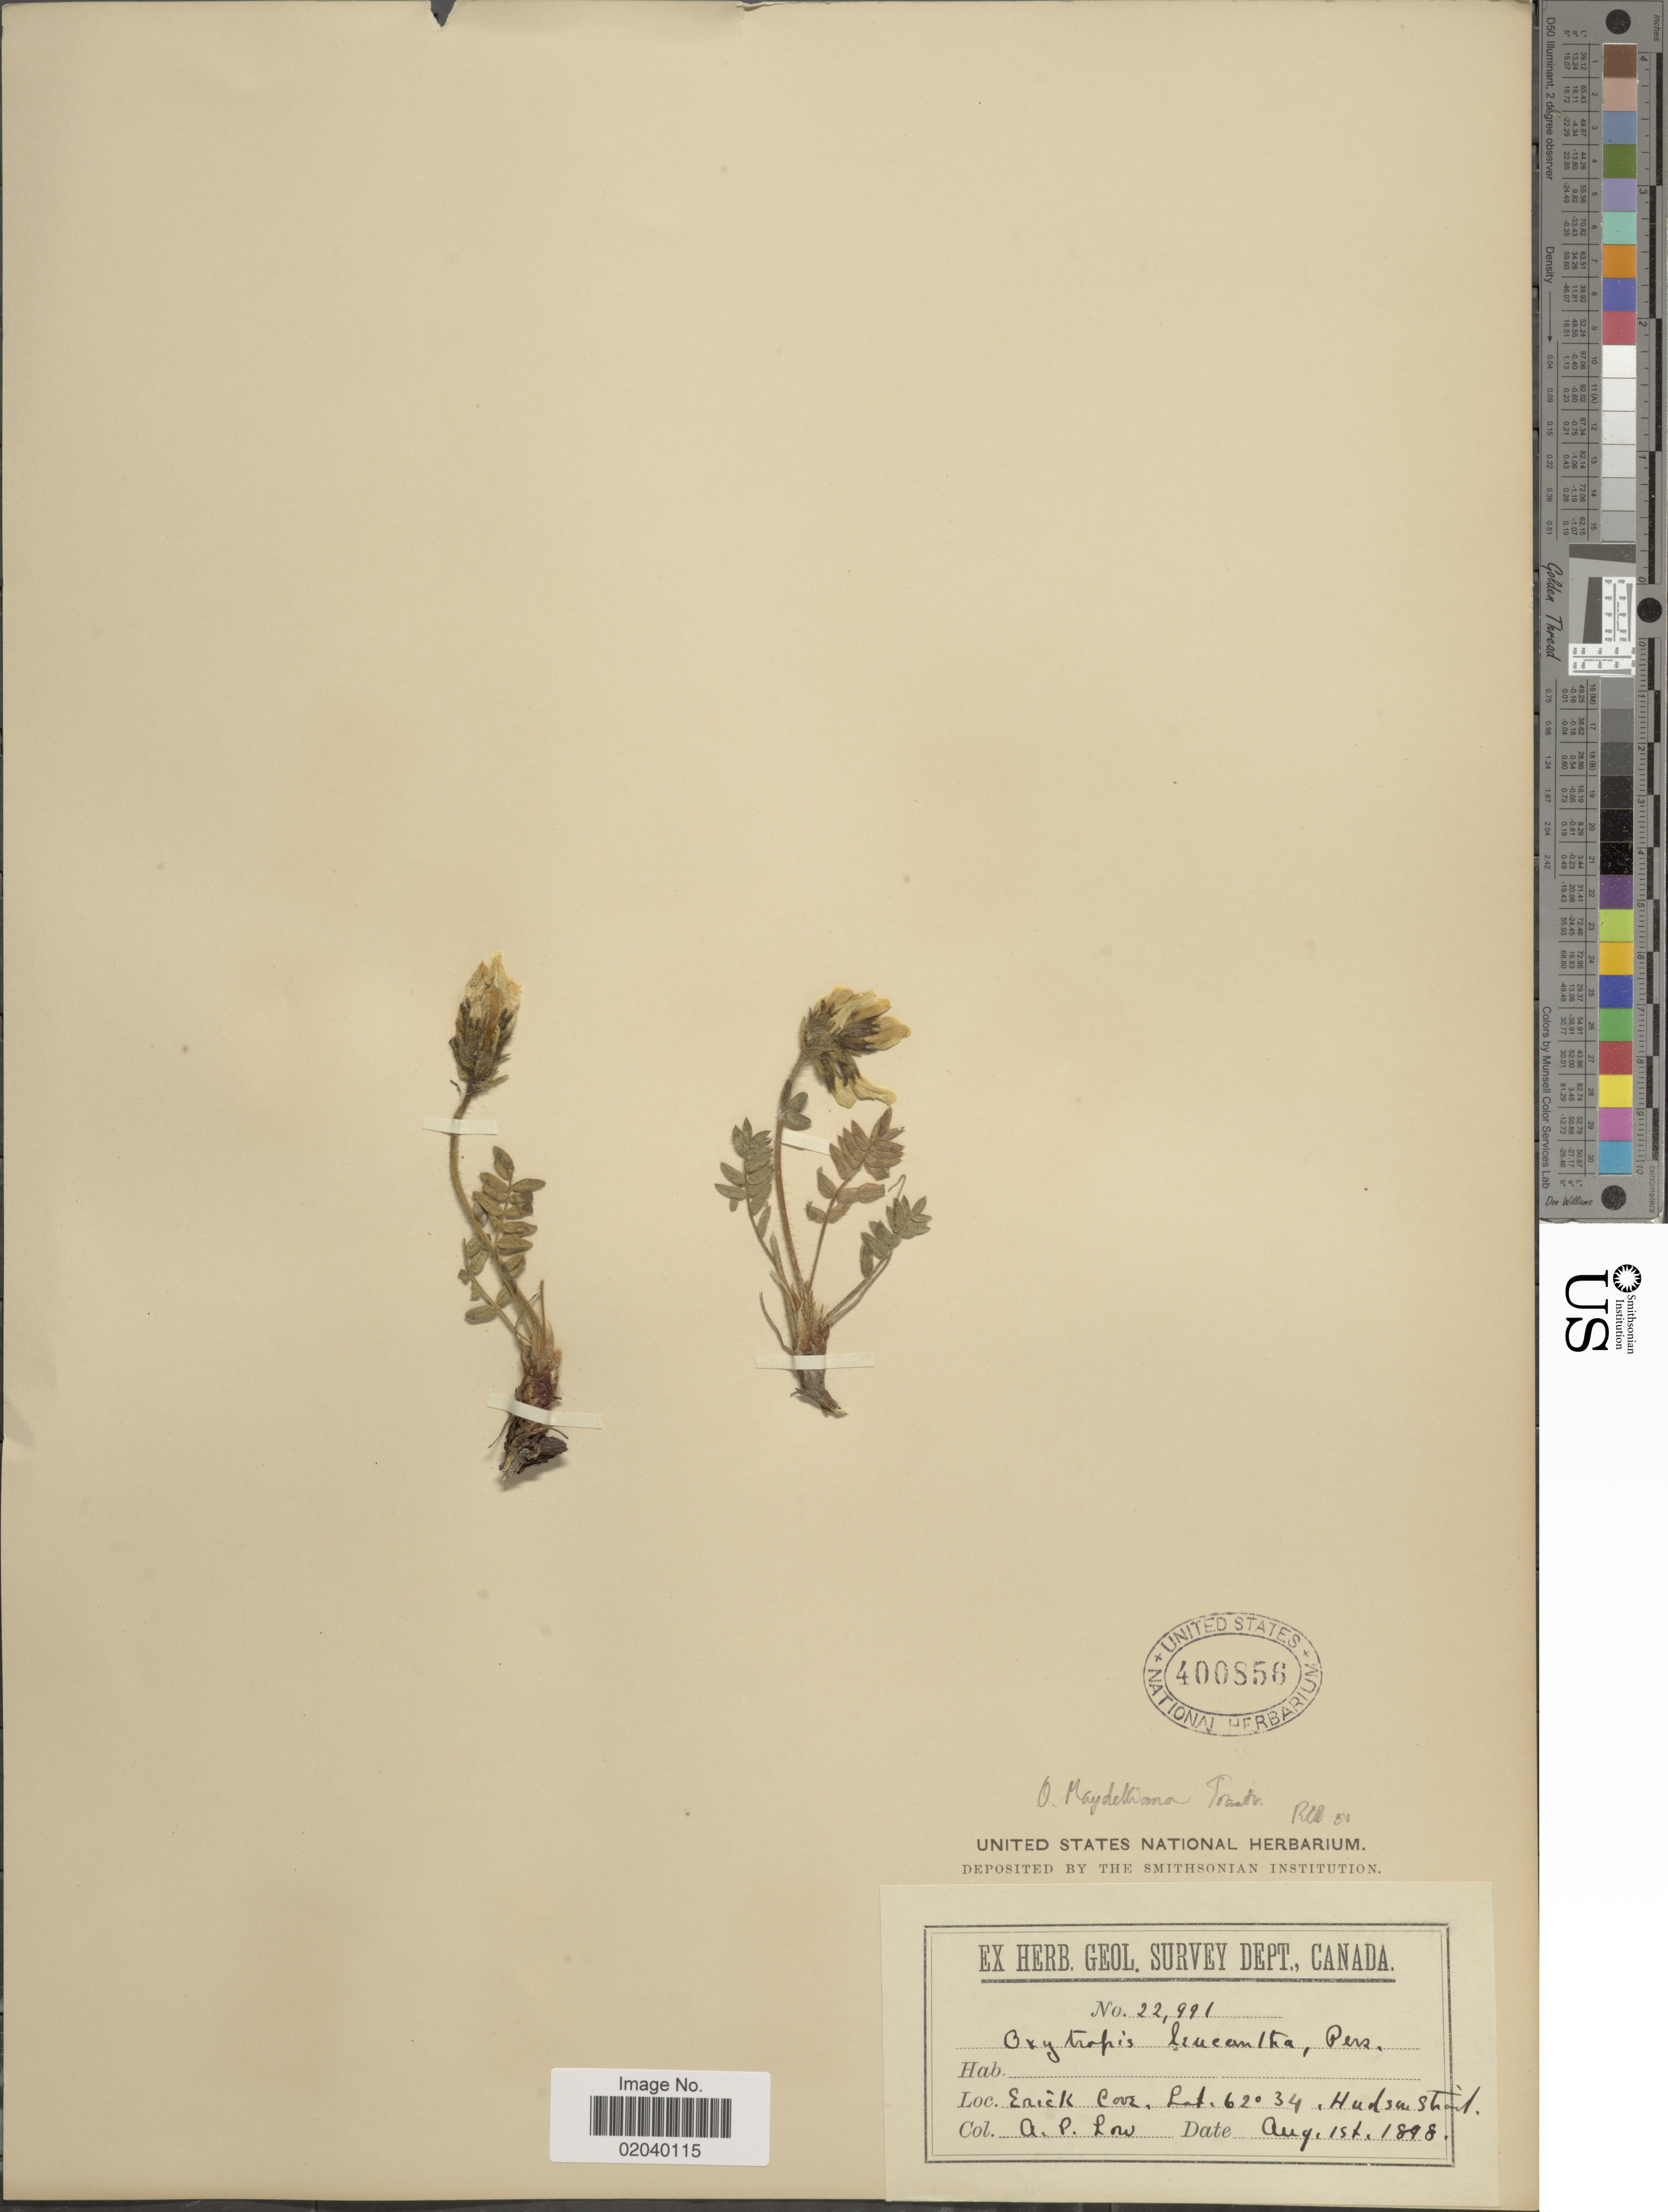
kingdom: Plantae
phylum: Tracheophyta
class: Magnoliopsida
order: Fabales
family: Fabaceae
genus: Oxytropis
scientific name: Oxytropis maydelliana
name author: Trautv.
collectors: A. Low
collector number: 22991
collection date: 1898-08-01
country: Canada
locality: Erick Cove, Hudson strait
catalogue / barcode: US 400856